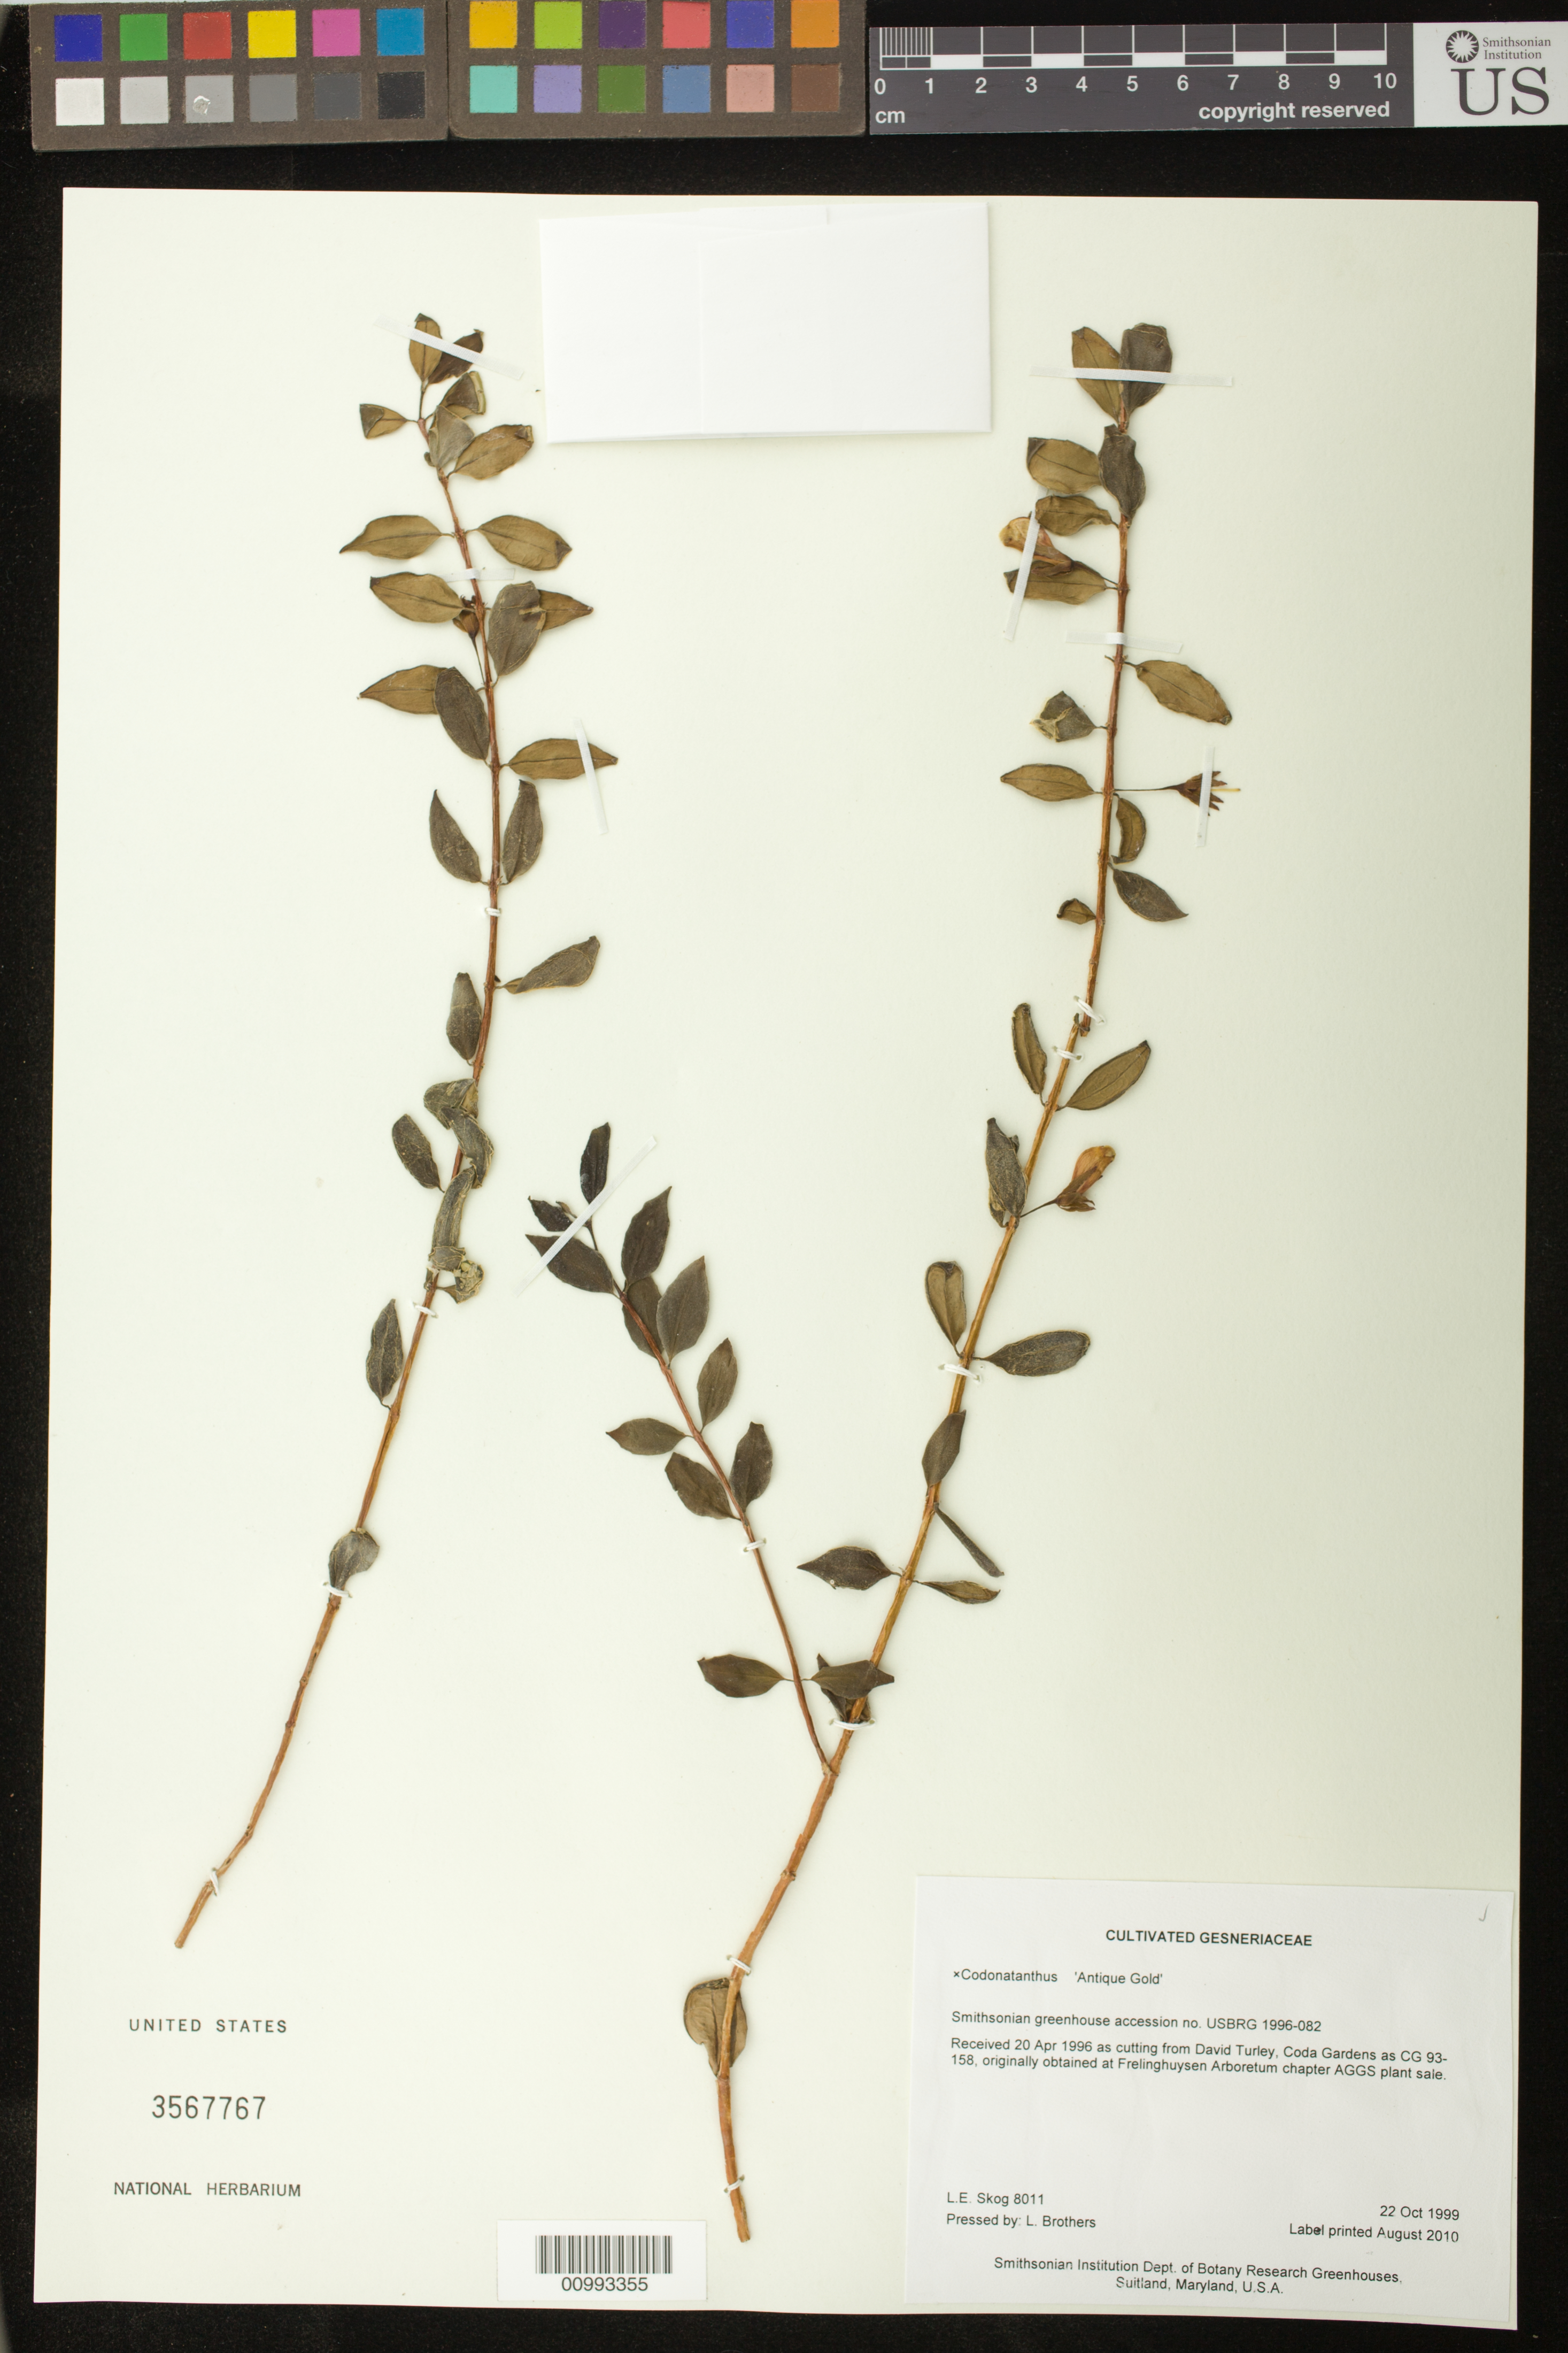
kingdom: Plantae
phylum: Tracheophyta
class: Magnoliopsida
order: Lamiales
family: Gesneriaceae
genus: Codonatanthus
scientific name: x Codonatanthus 'Antique Gold'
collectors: L. E. Skog & L. Brothers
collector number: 8011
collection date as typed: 22 Oct 1999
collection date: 1999-10-22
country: United States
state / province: Maryland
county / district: Prince George's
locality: Smithsonian Institution Dept. of Botany Research Greenhouses, Suitland, Maryland, U.S.A.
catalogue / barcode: US 3567767